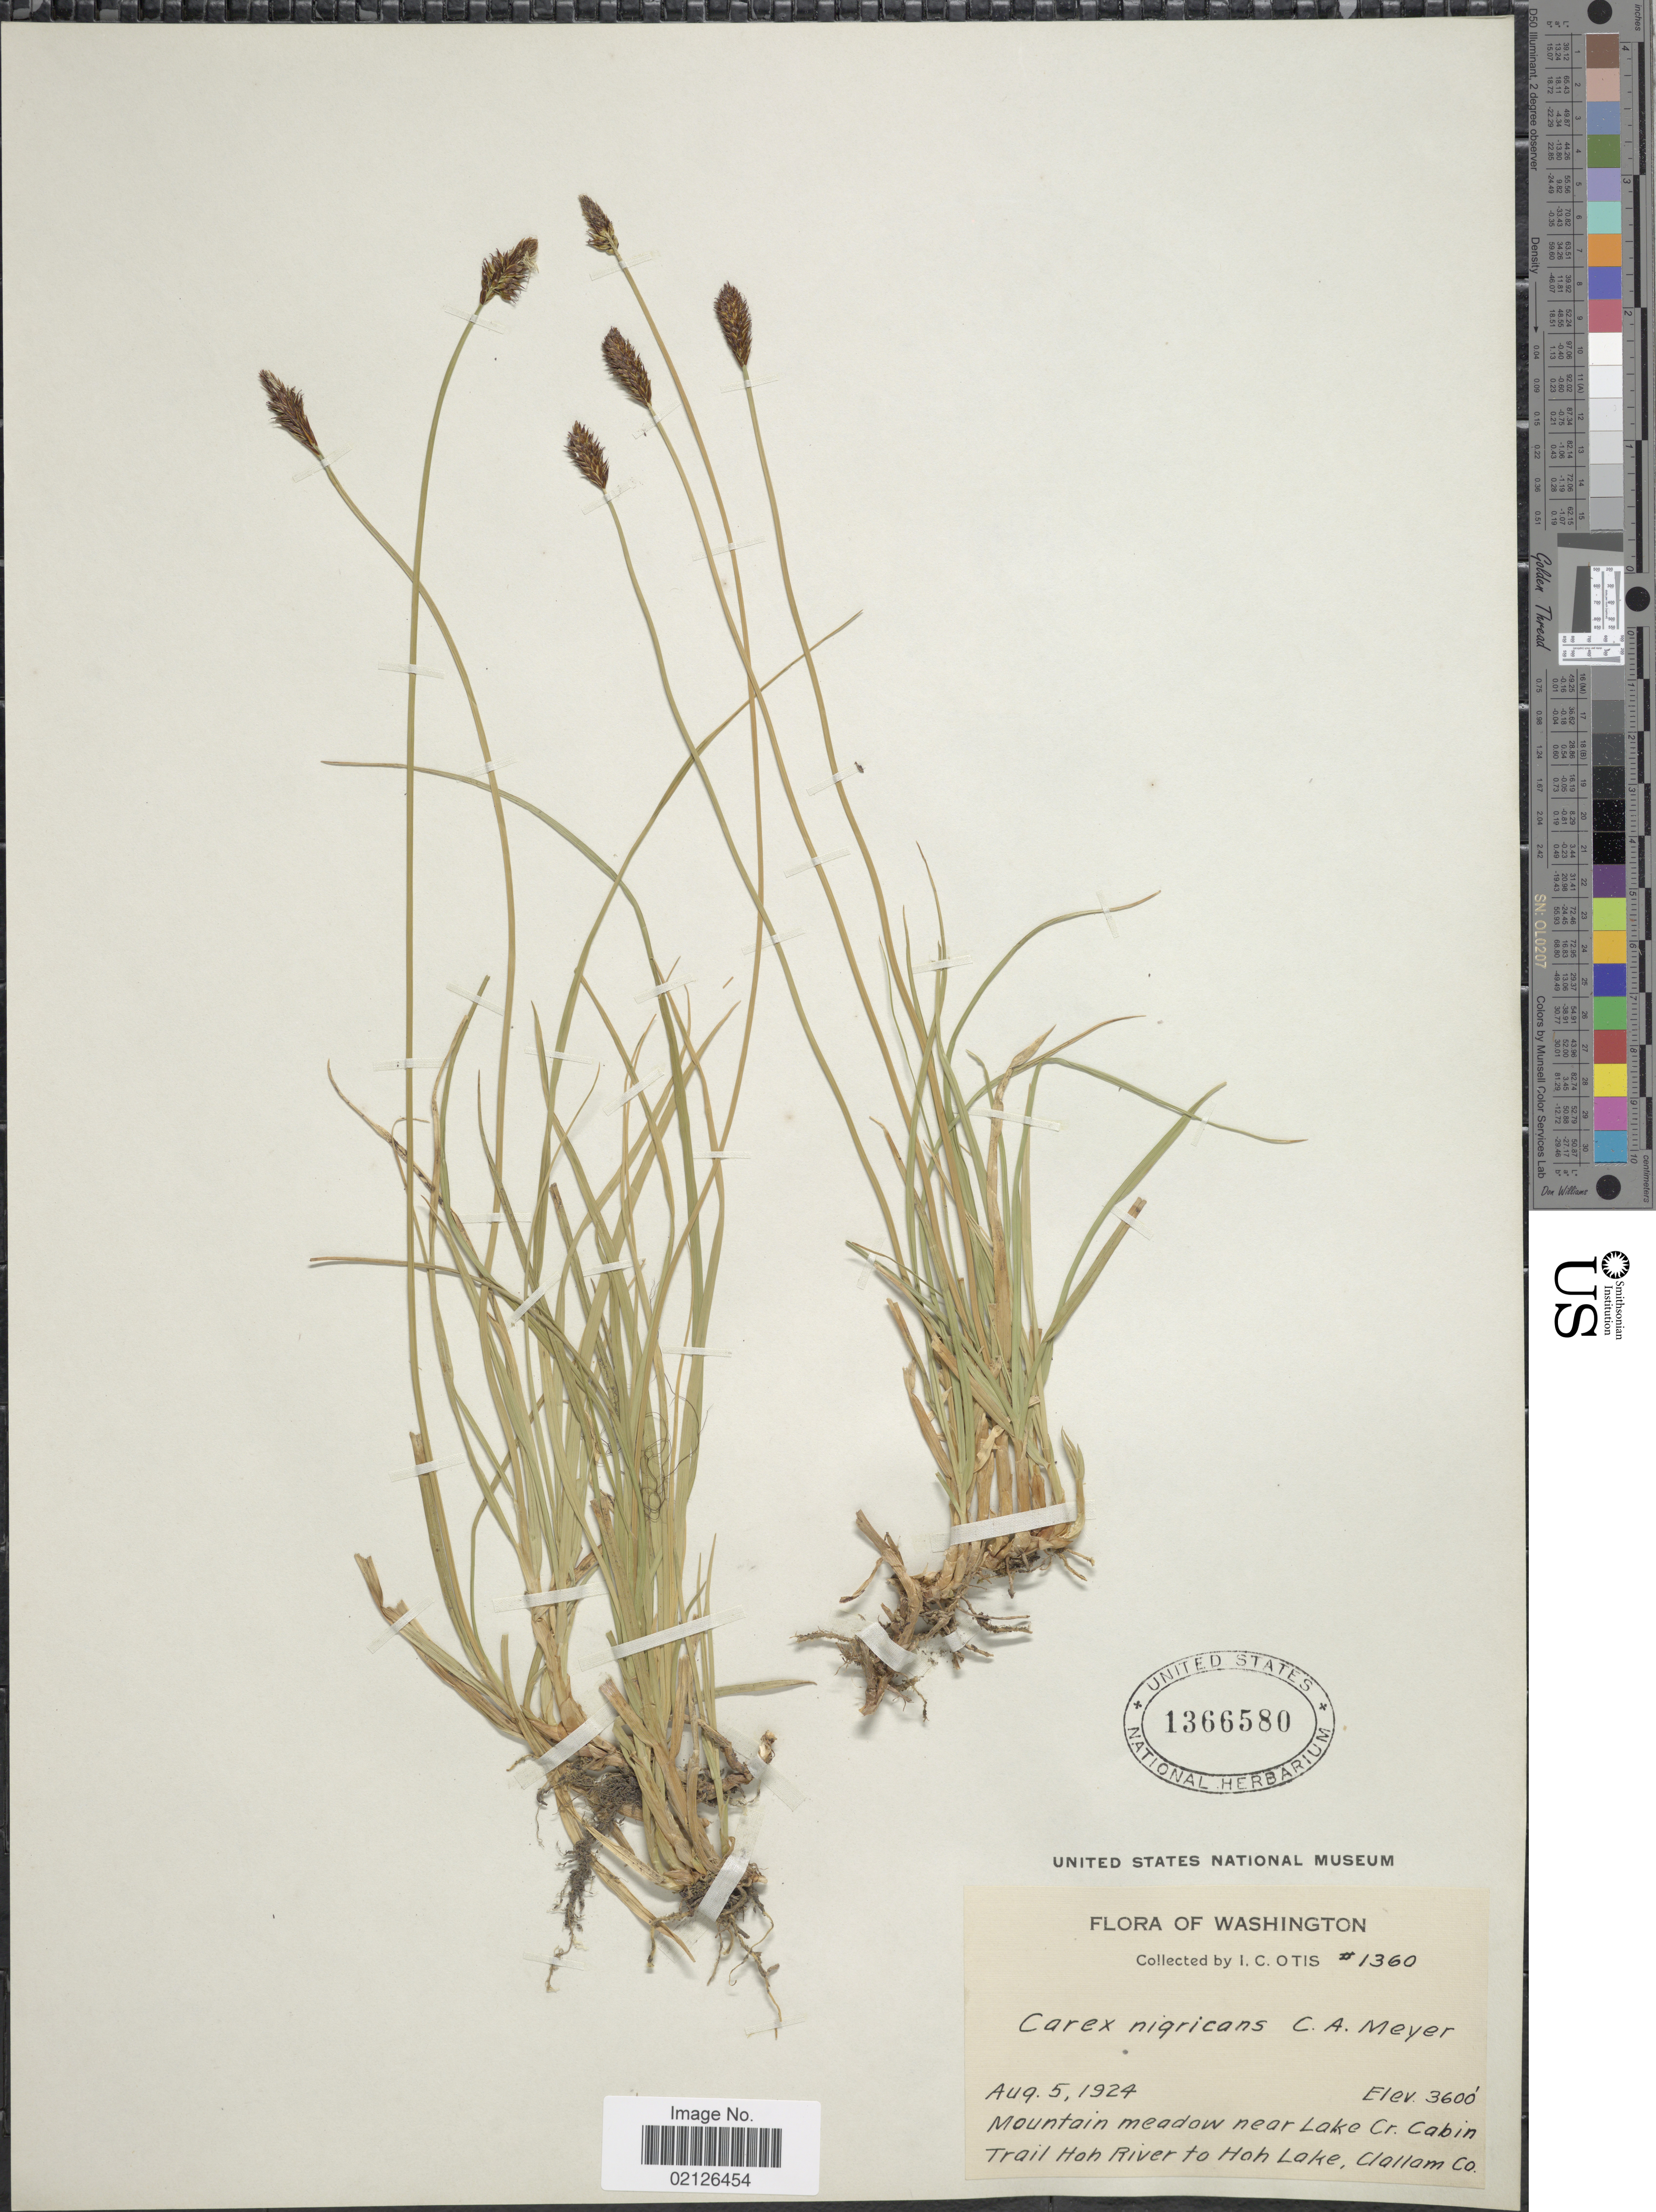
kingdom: Plantae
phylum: Tracheophyta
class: Liliopsida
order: Poales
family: Cyperaceae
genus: Carex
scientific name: Carex nigricans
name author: C.A. Mey.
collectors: I. C. Otis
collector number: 1360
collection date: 1924-08-05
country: United States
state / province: Washington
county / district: Clallam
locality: Mountain meadow near Lake Cr. Cabin Trail Hoh River to Hoh Lake, Clallam Co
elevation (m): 1097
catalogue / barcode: US 1366580